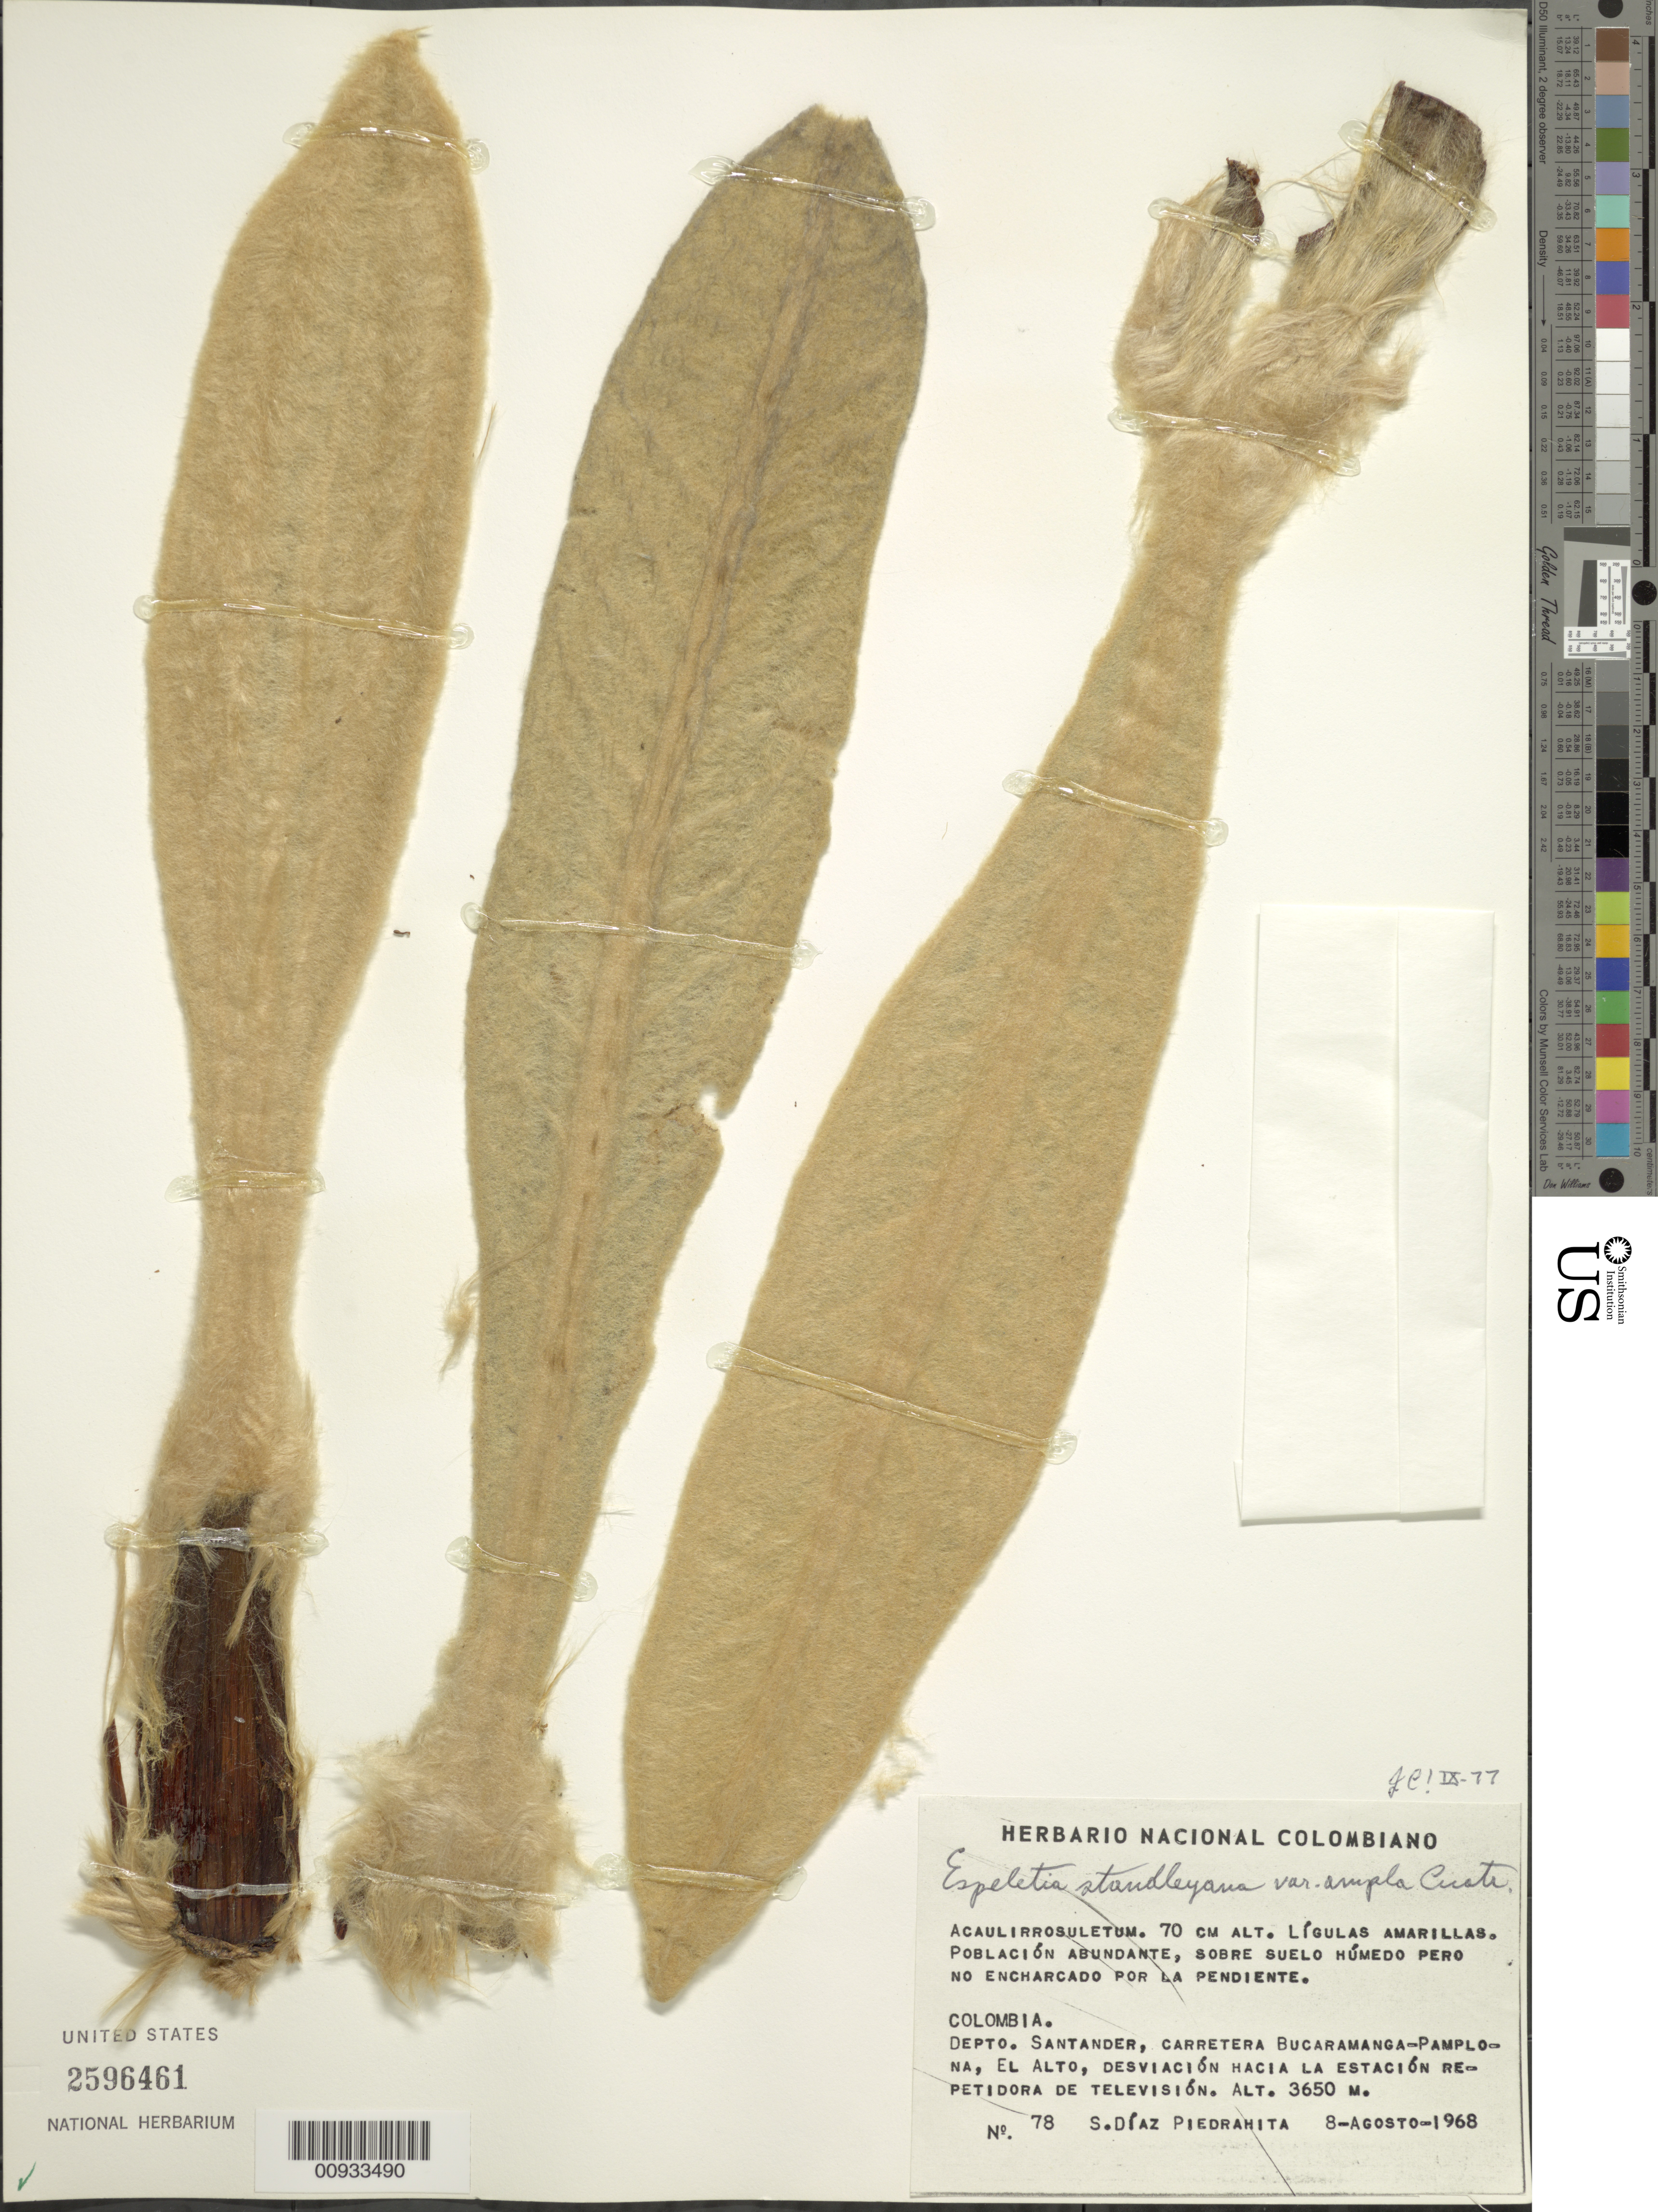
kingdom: Plantae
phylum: Tracheophyta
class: Magnoliopsida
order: Asterales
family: Asteraceae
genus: Espeletia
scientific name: Espeletia standleyana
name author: A.C. Sm.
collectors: S. Díaz Píedrahíta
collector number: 78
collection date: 1968-08-08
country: Colombia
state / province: Santander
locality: Carretera Bucaramanga-Pamplona, El Alto, Desviacion hacia la Estacion Repetidora de Television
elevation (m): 3650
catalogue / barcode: US 2596461